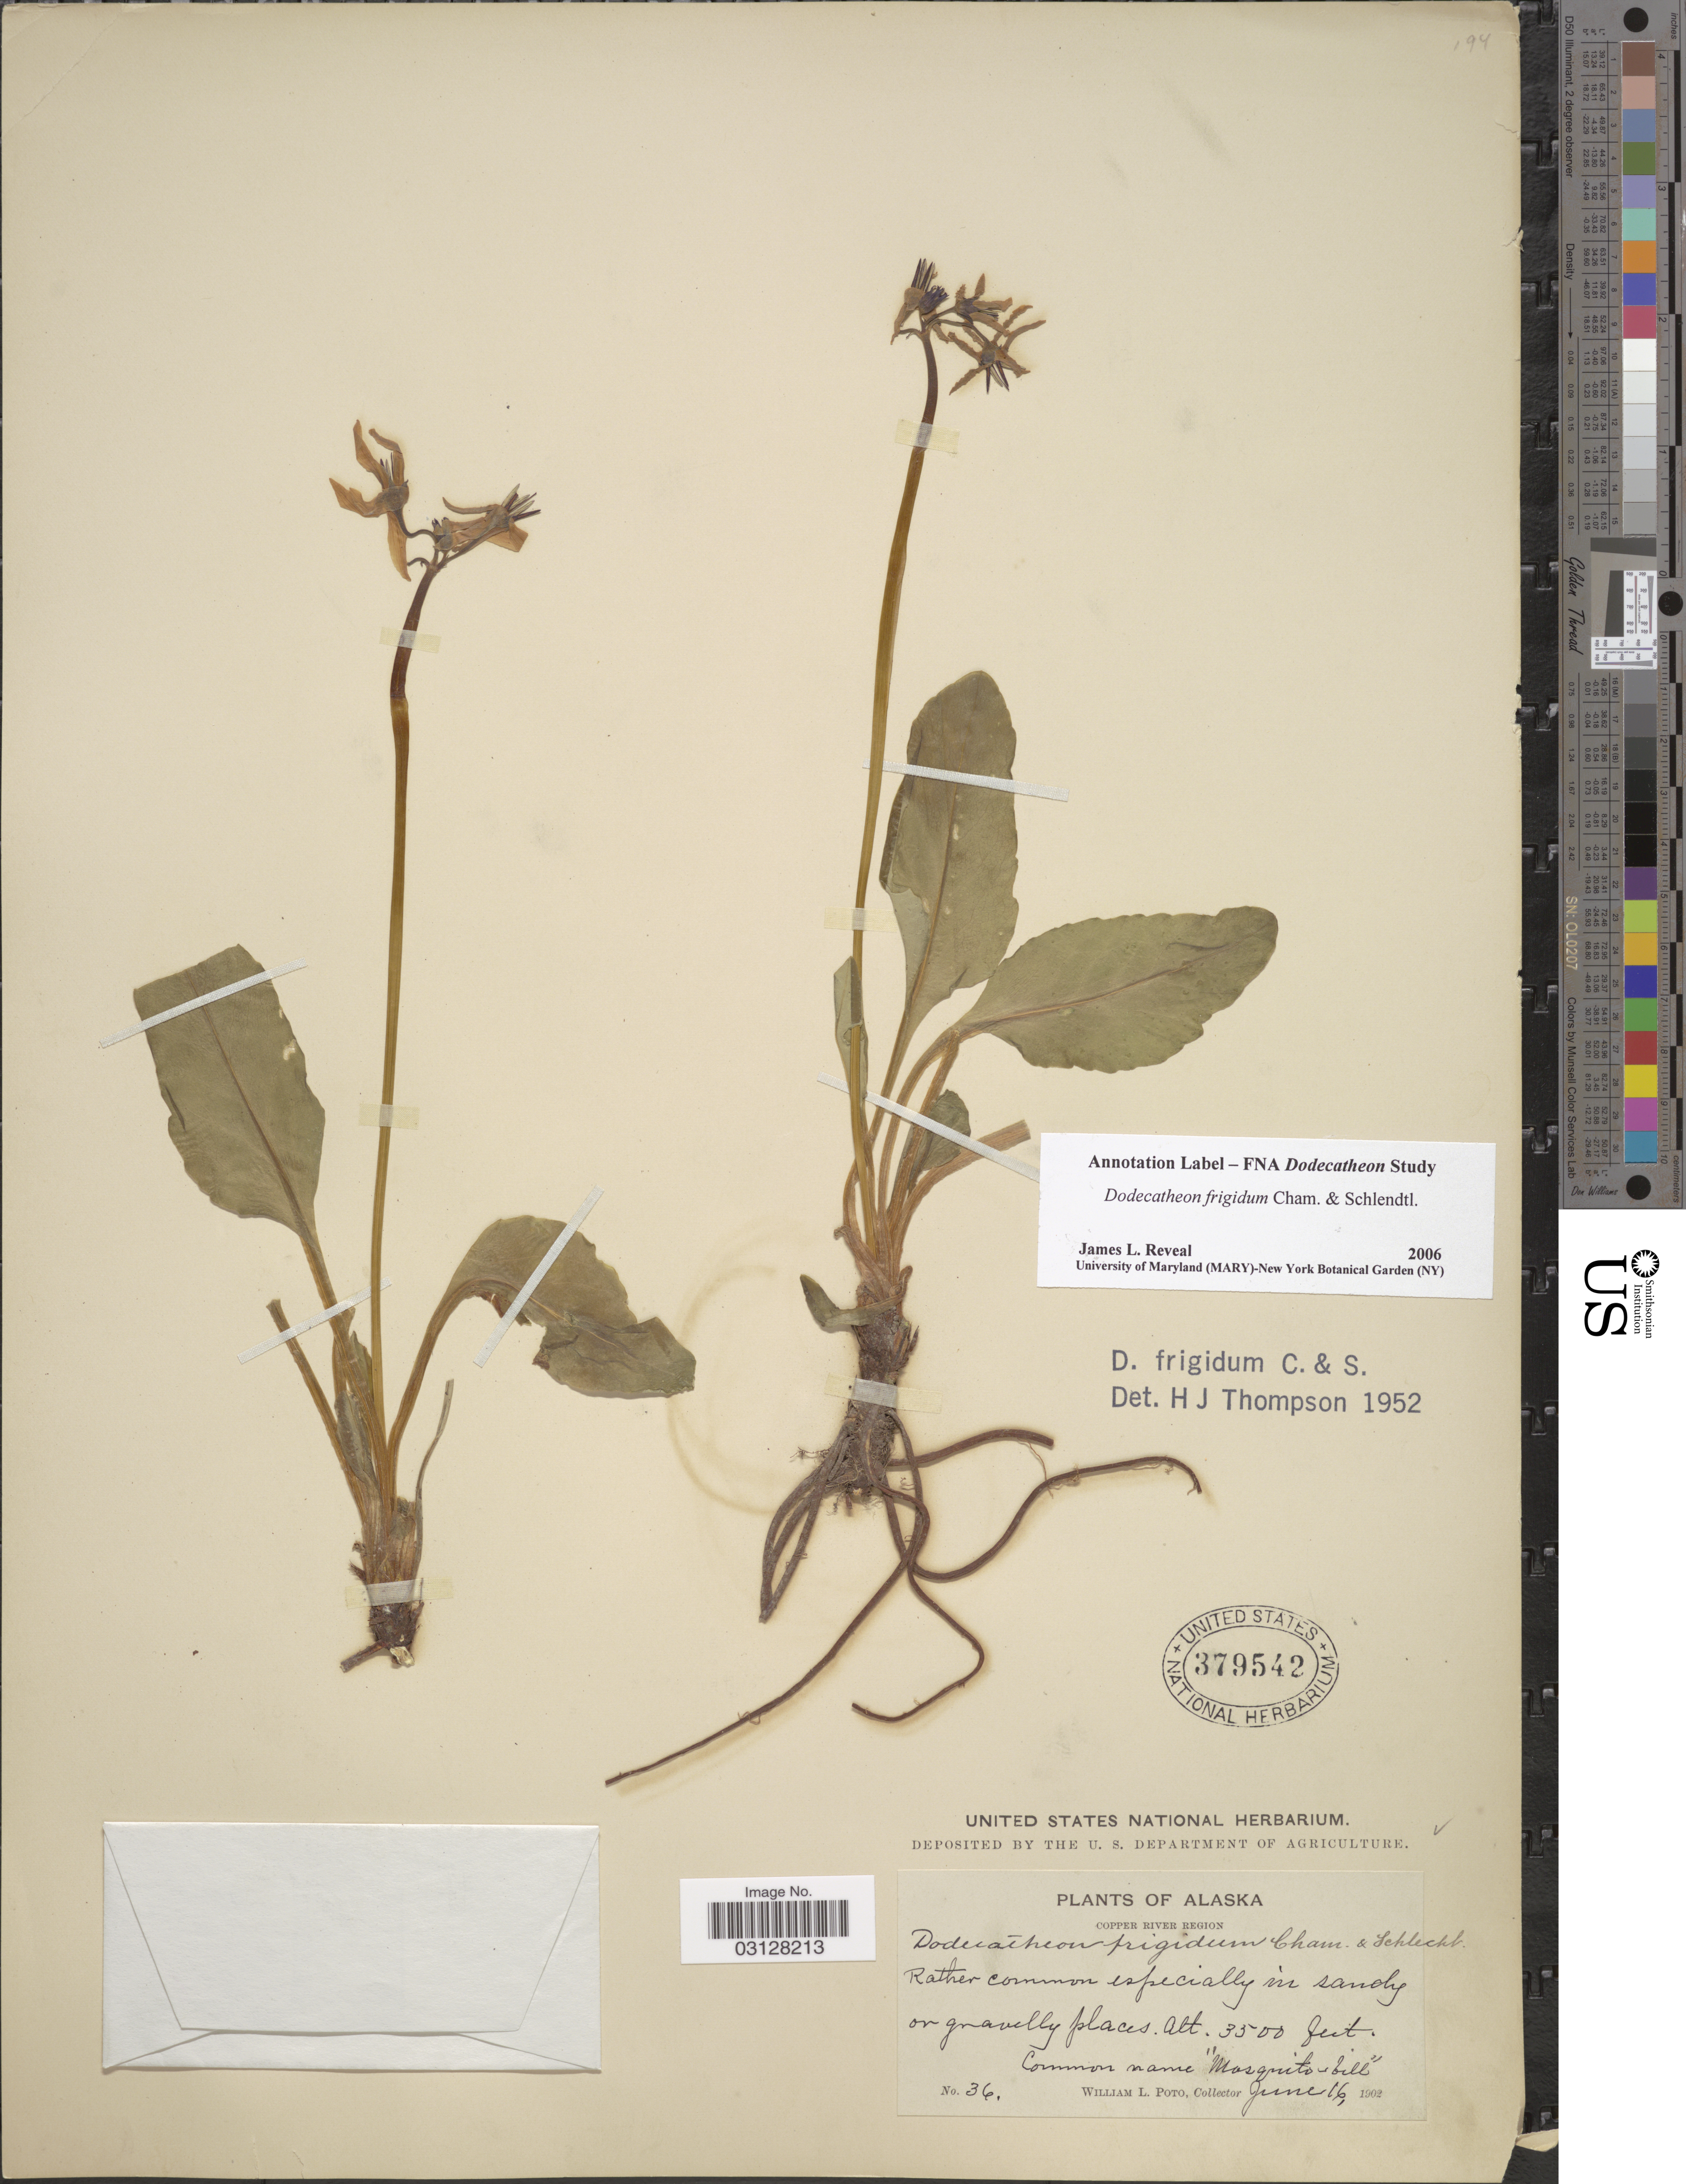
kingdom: Plantae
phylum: Tracheophyta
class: Magnoliopsida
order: Ericales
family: Primulaceae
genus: Dodecatheon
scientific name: Dodecatheon frigidum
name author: Cham. & Schltdl.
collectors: W. Poto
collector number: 36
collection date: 1902-06-16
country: United States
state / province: Alaska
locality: Copper River Region.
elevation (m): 1067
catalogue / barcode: US 379542